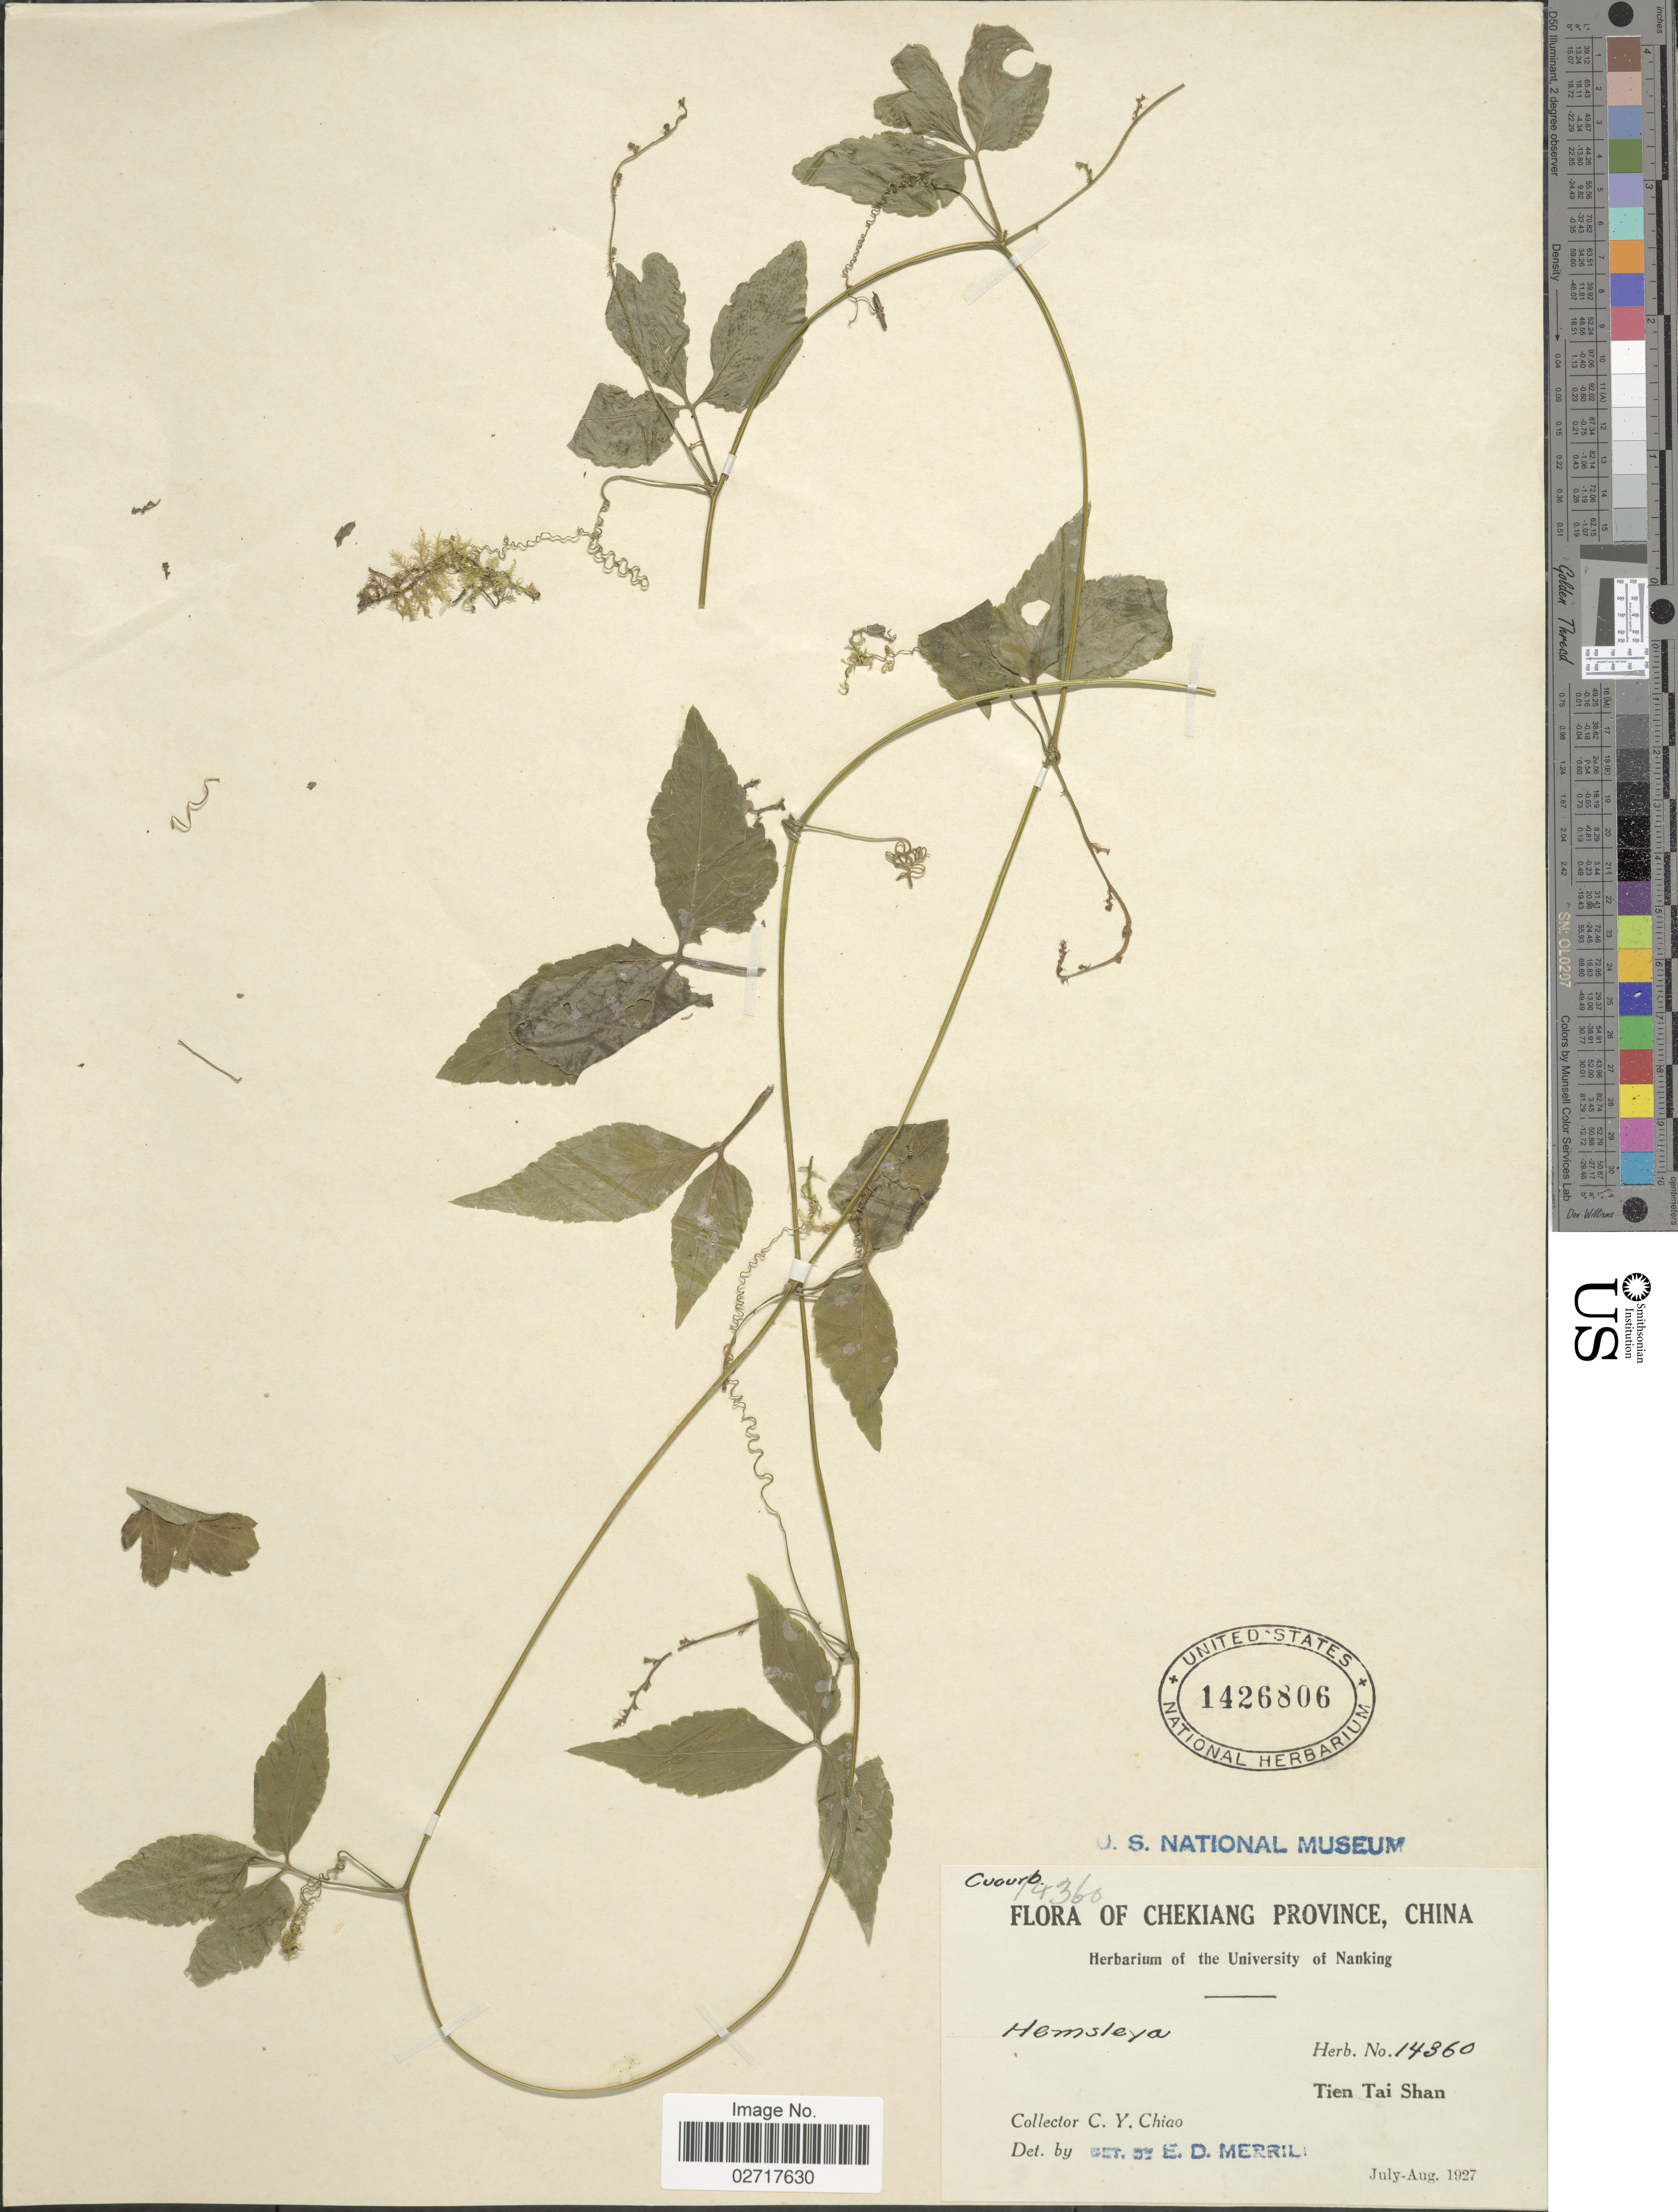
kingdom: Plantae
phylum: Tracheophyta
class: Magnoliopsida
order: Cucurbitales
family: Cucurbitaceae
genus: Hemsleya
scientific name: Hemsleya sp.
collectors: C. Y. Chiao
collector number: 14360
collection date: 1927-07/1927-08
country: China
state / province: Zhejiang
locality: Chekiang Province. Tien Tai Shan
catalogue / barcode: US 1426806